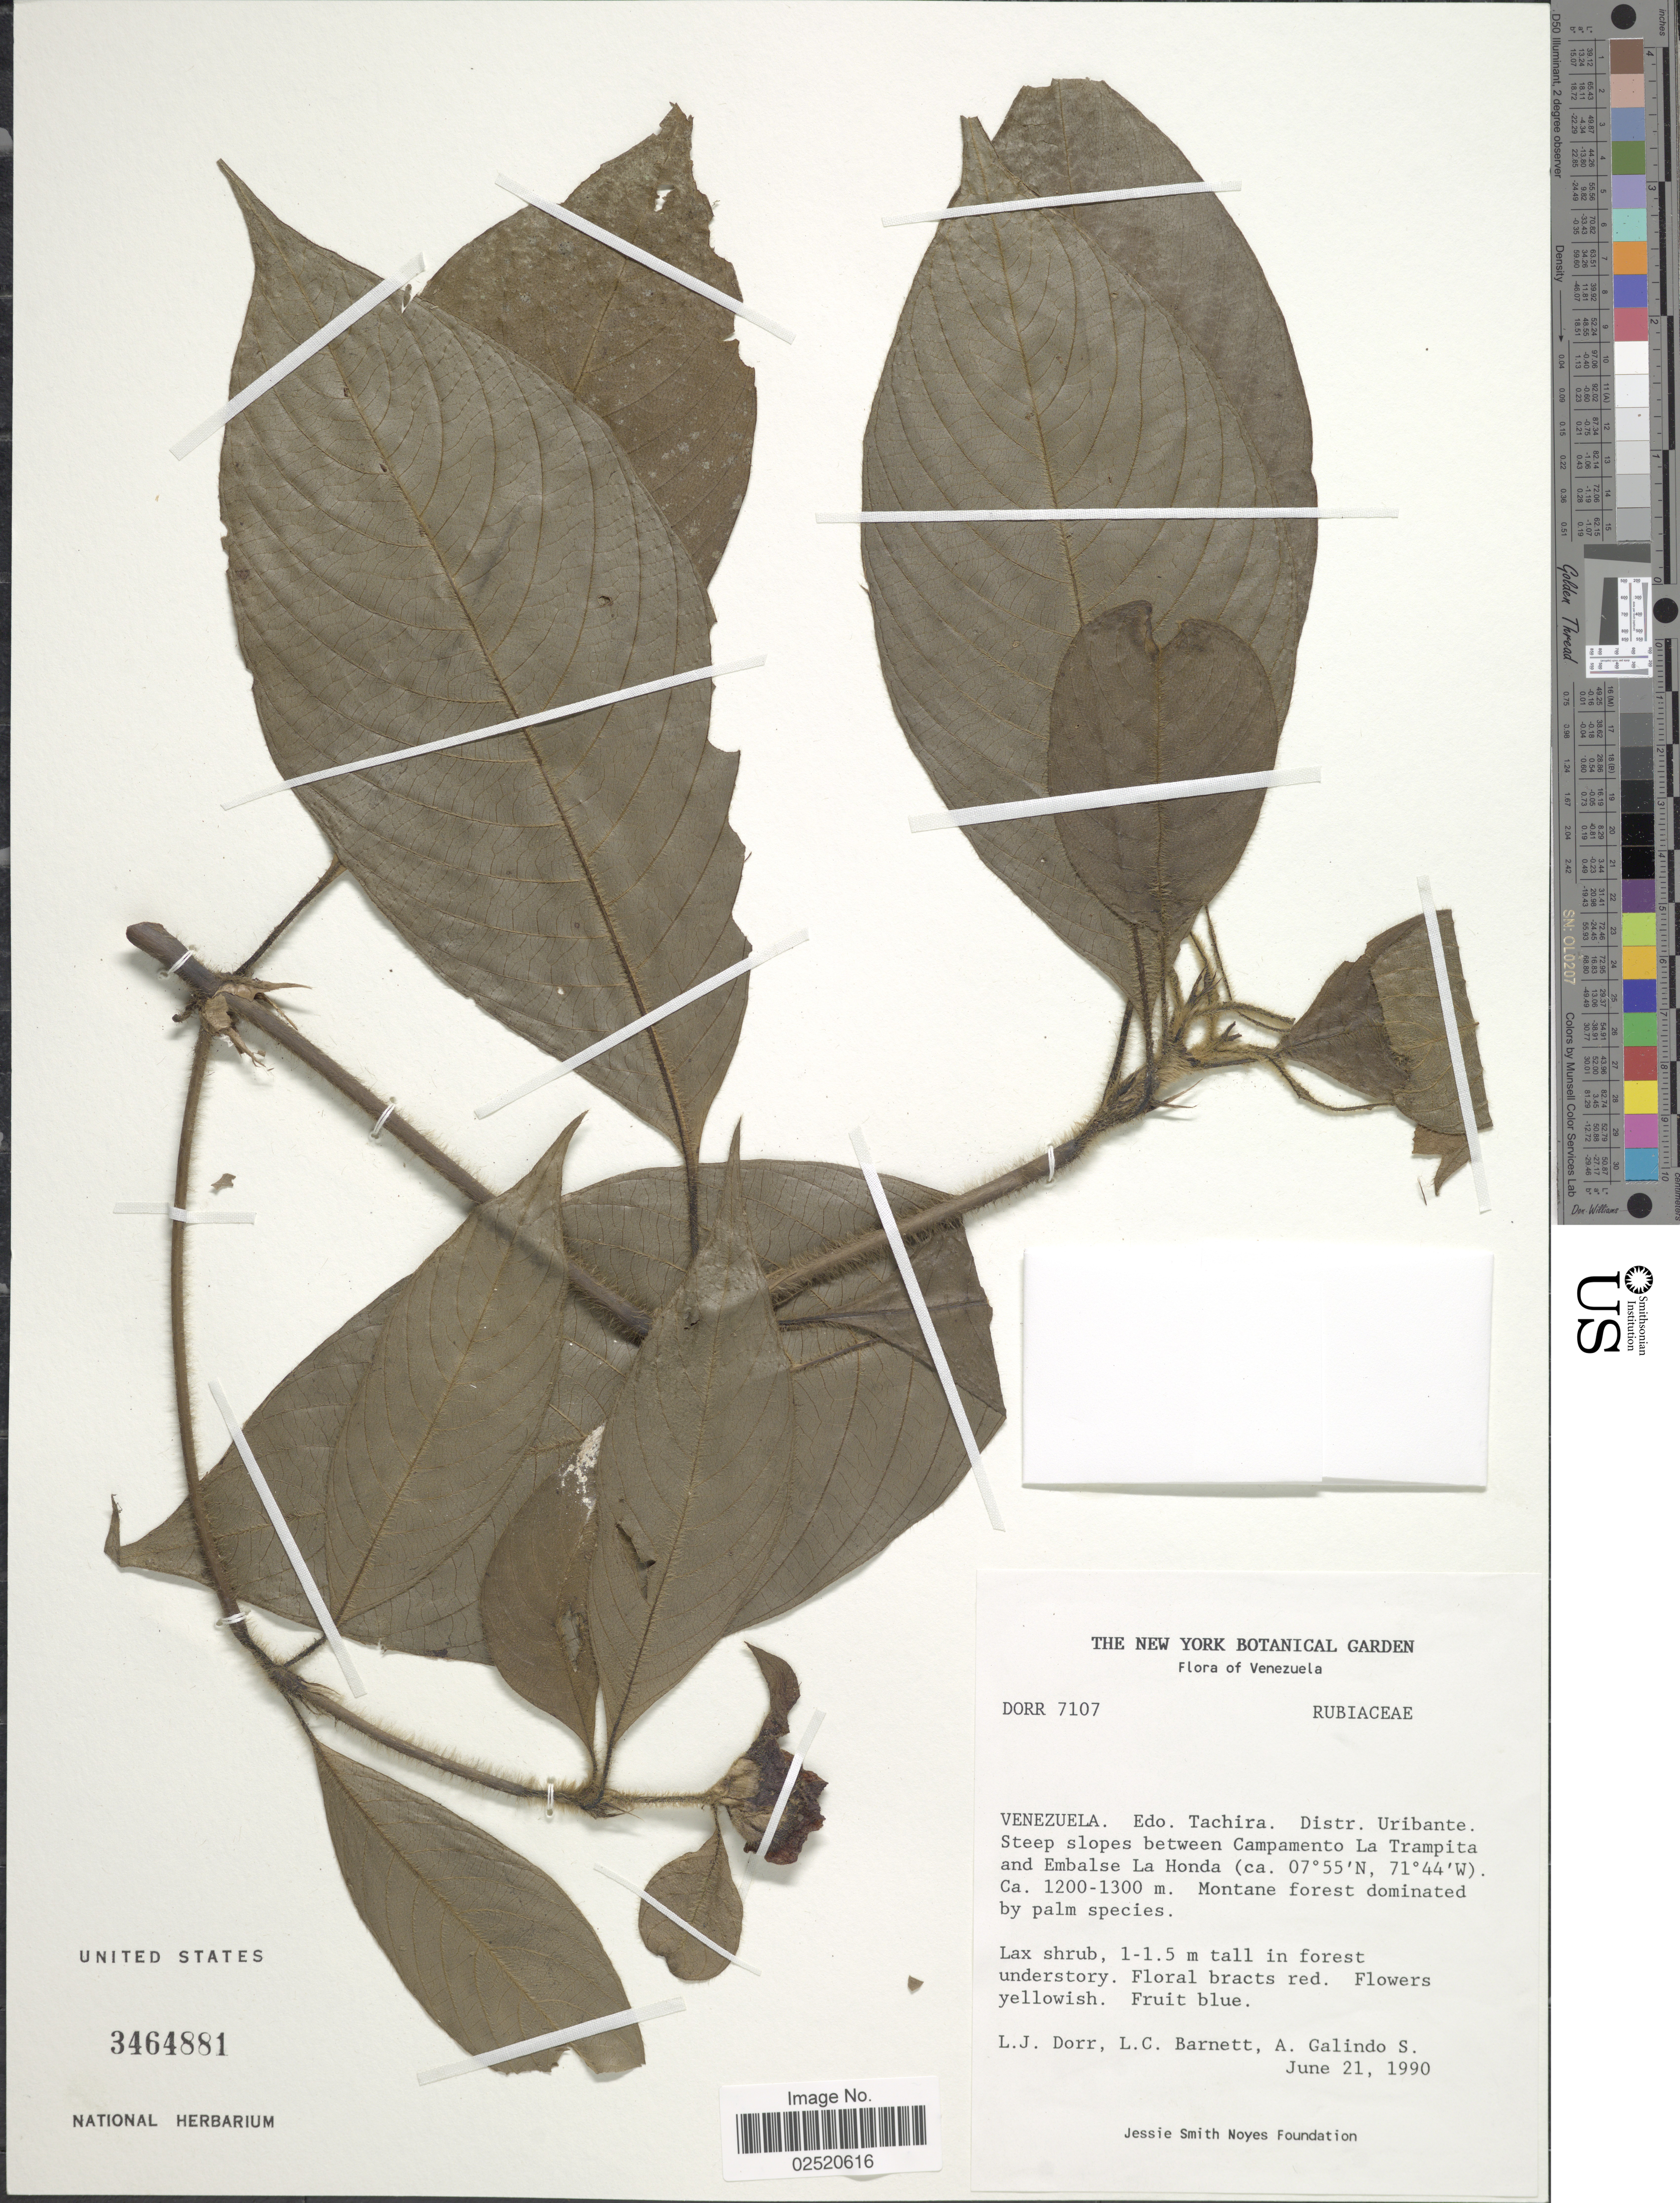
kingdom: Plantae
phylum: Tracheophyta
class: Magnoliopsida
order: Gentianales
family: Rubiaceae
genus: Psychotria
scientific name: Psychotria sp.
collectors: L. J. Dorr, L. C. Barnett & A. Galindo S.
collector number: DORR 7107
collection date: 1990-06-21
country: Venezuela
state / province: Táchira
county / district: Uribante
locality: Steep slopes between Campamento La Trampita and Embalse La Honda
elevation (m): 1200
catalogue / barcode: US 3464881